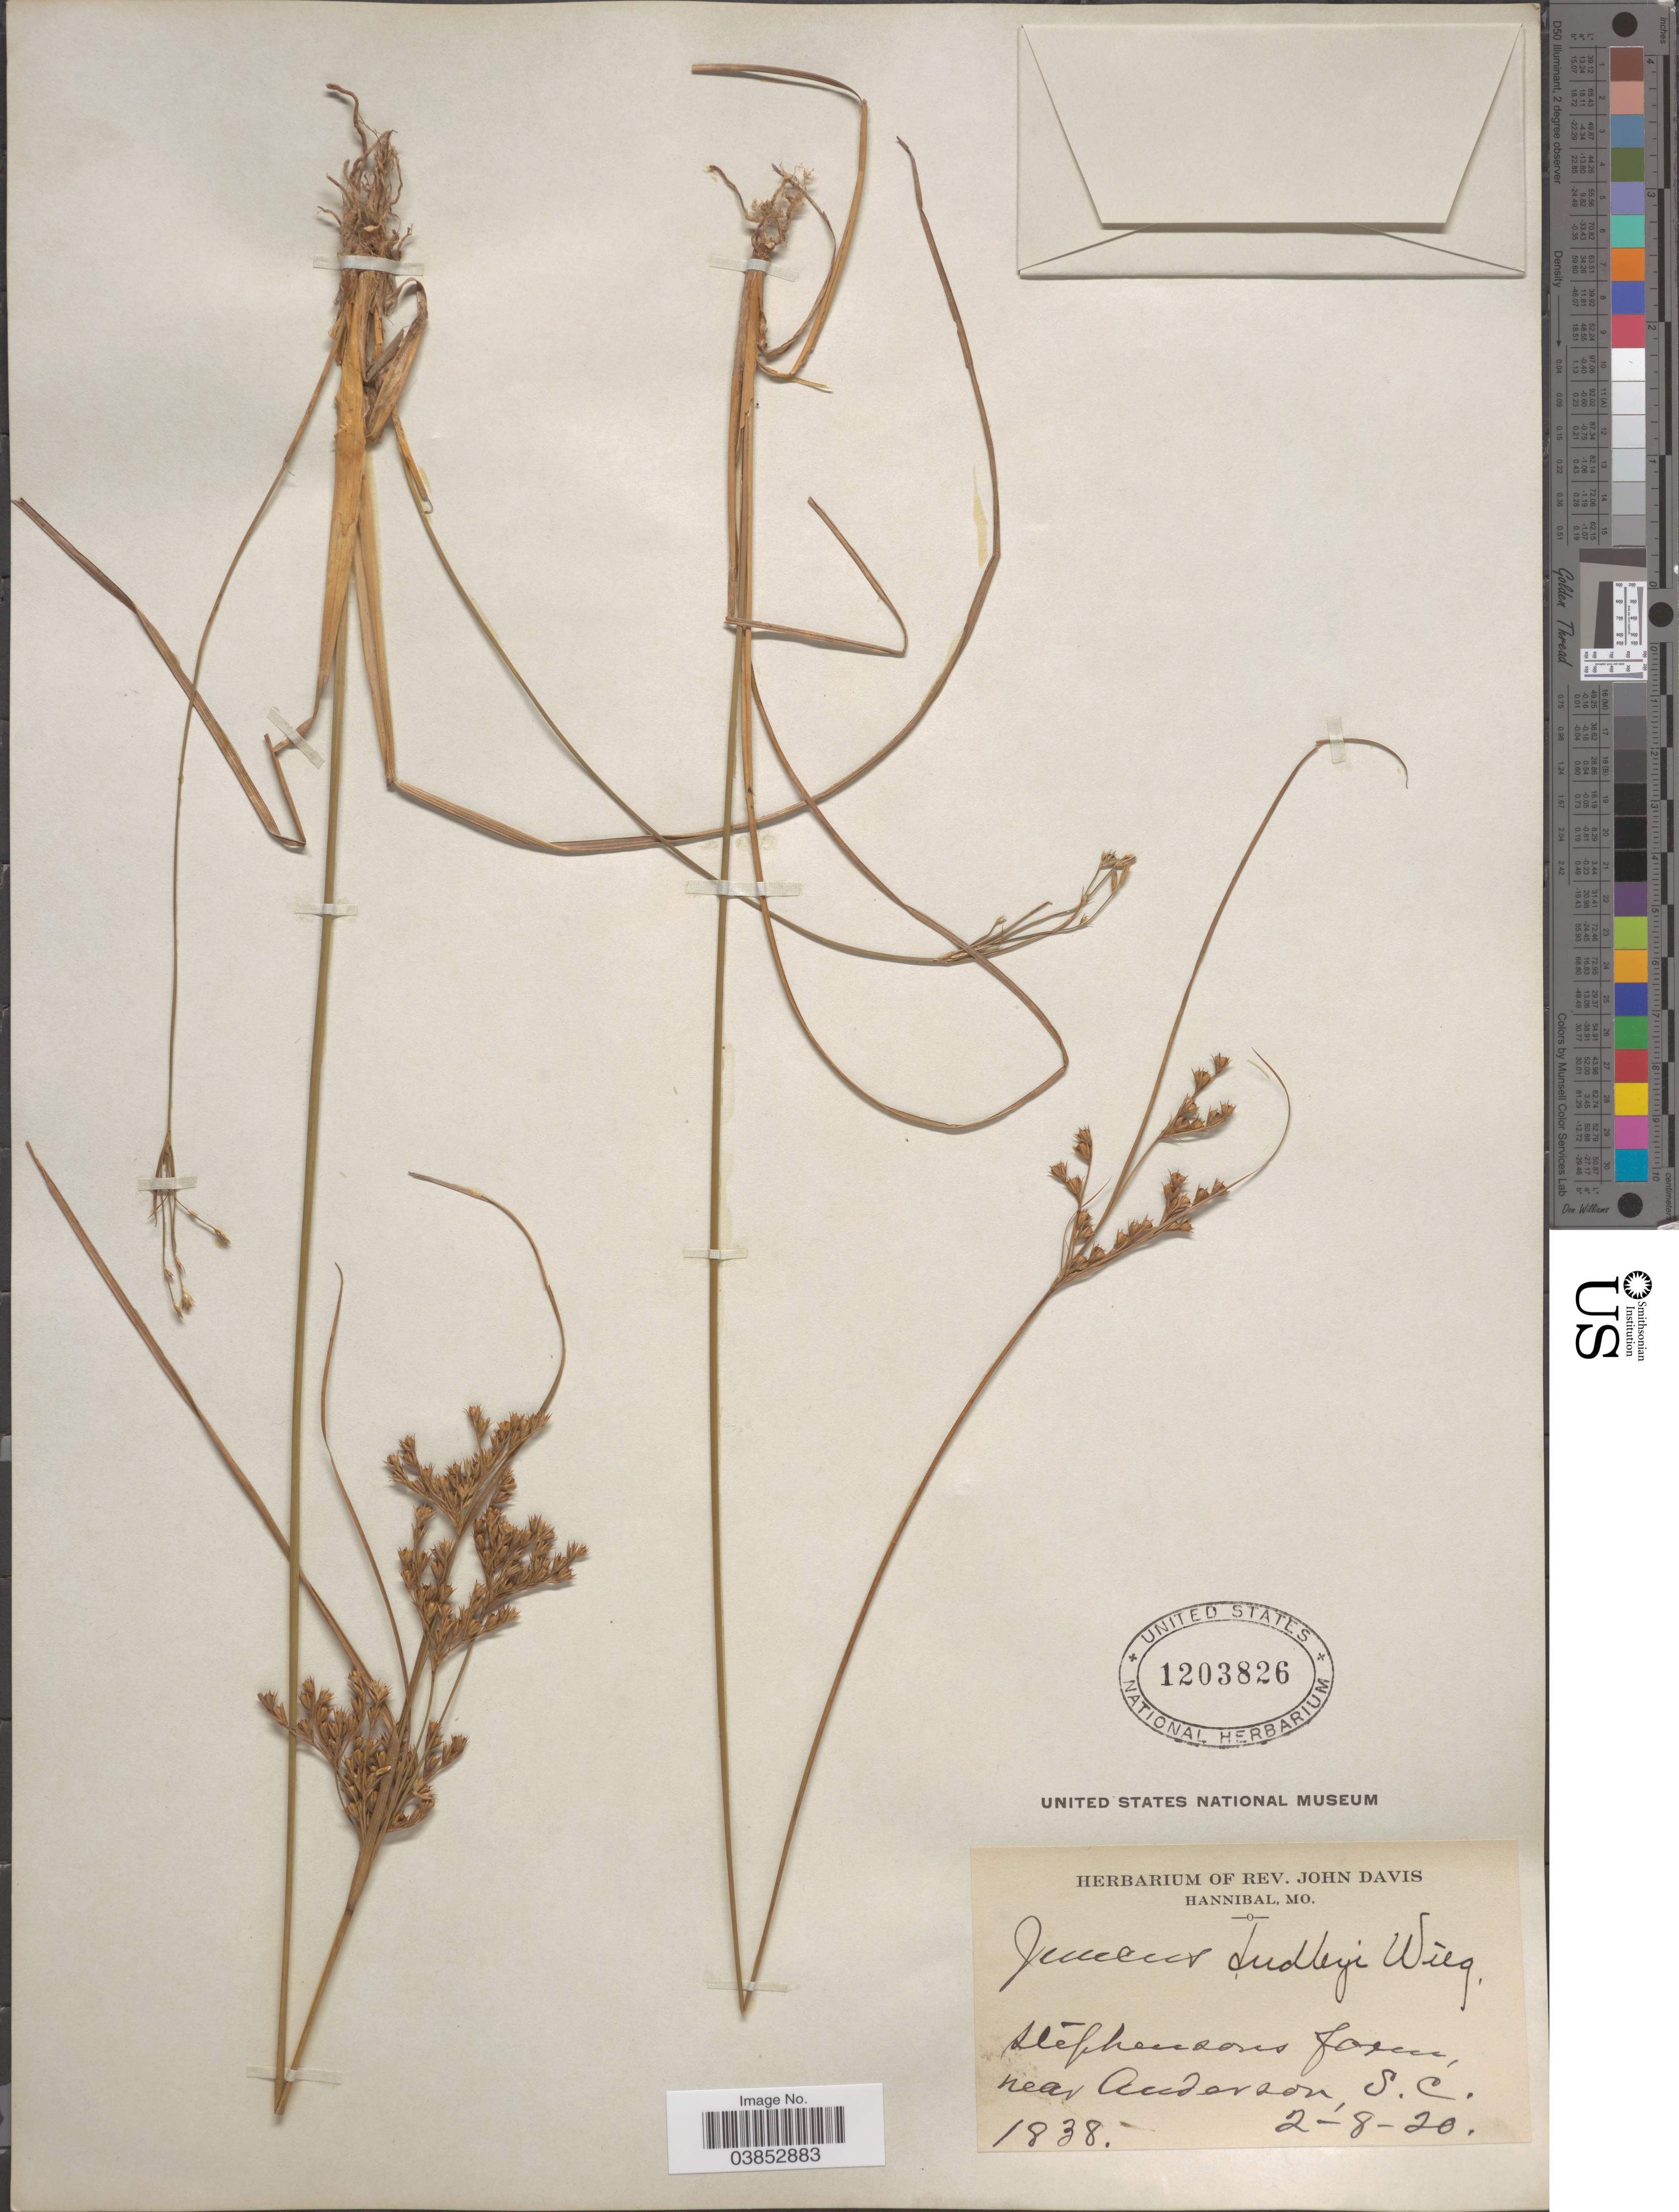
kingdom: Plantae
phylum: Tracheophyta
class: Liliopsida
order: Poales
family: Juncaceae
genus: Juncus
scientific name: Juncus dudleyi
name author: Wiegand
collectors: J. Davis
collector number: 1838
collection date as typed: Transcribed d/m/y: 8/2/20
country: United States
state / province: South Carolina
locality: Stephensons forest, near Anderson.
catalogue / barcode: US 1203826